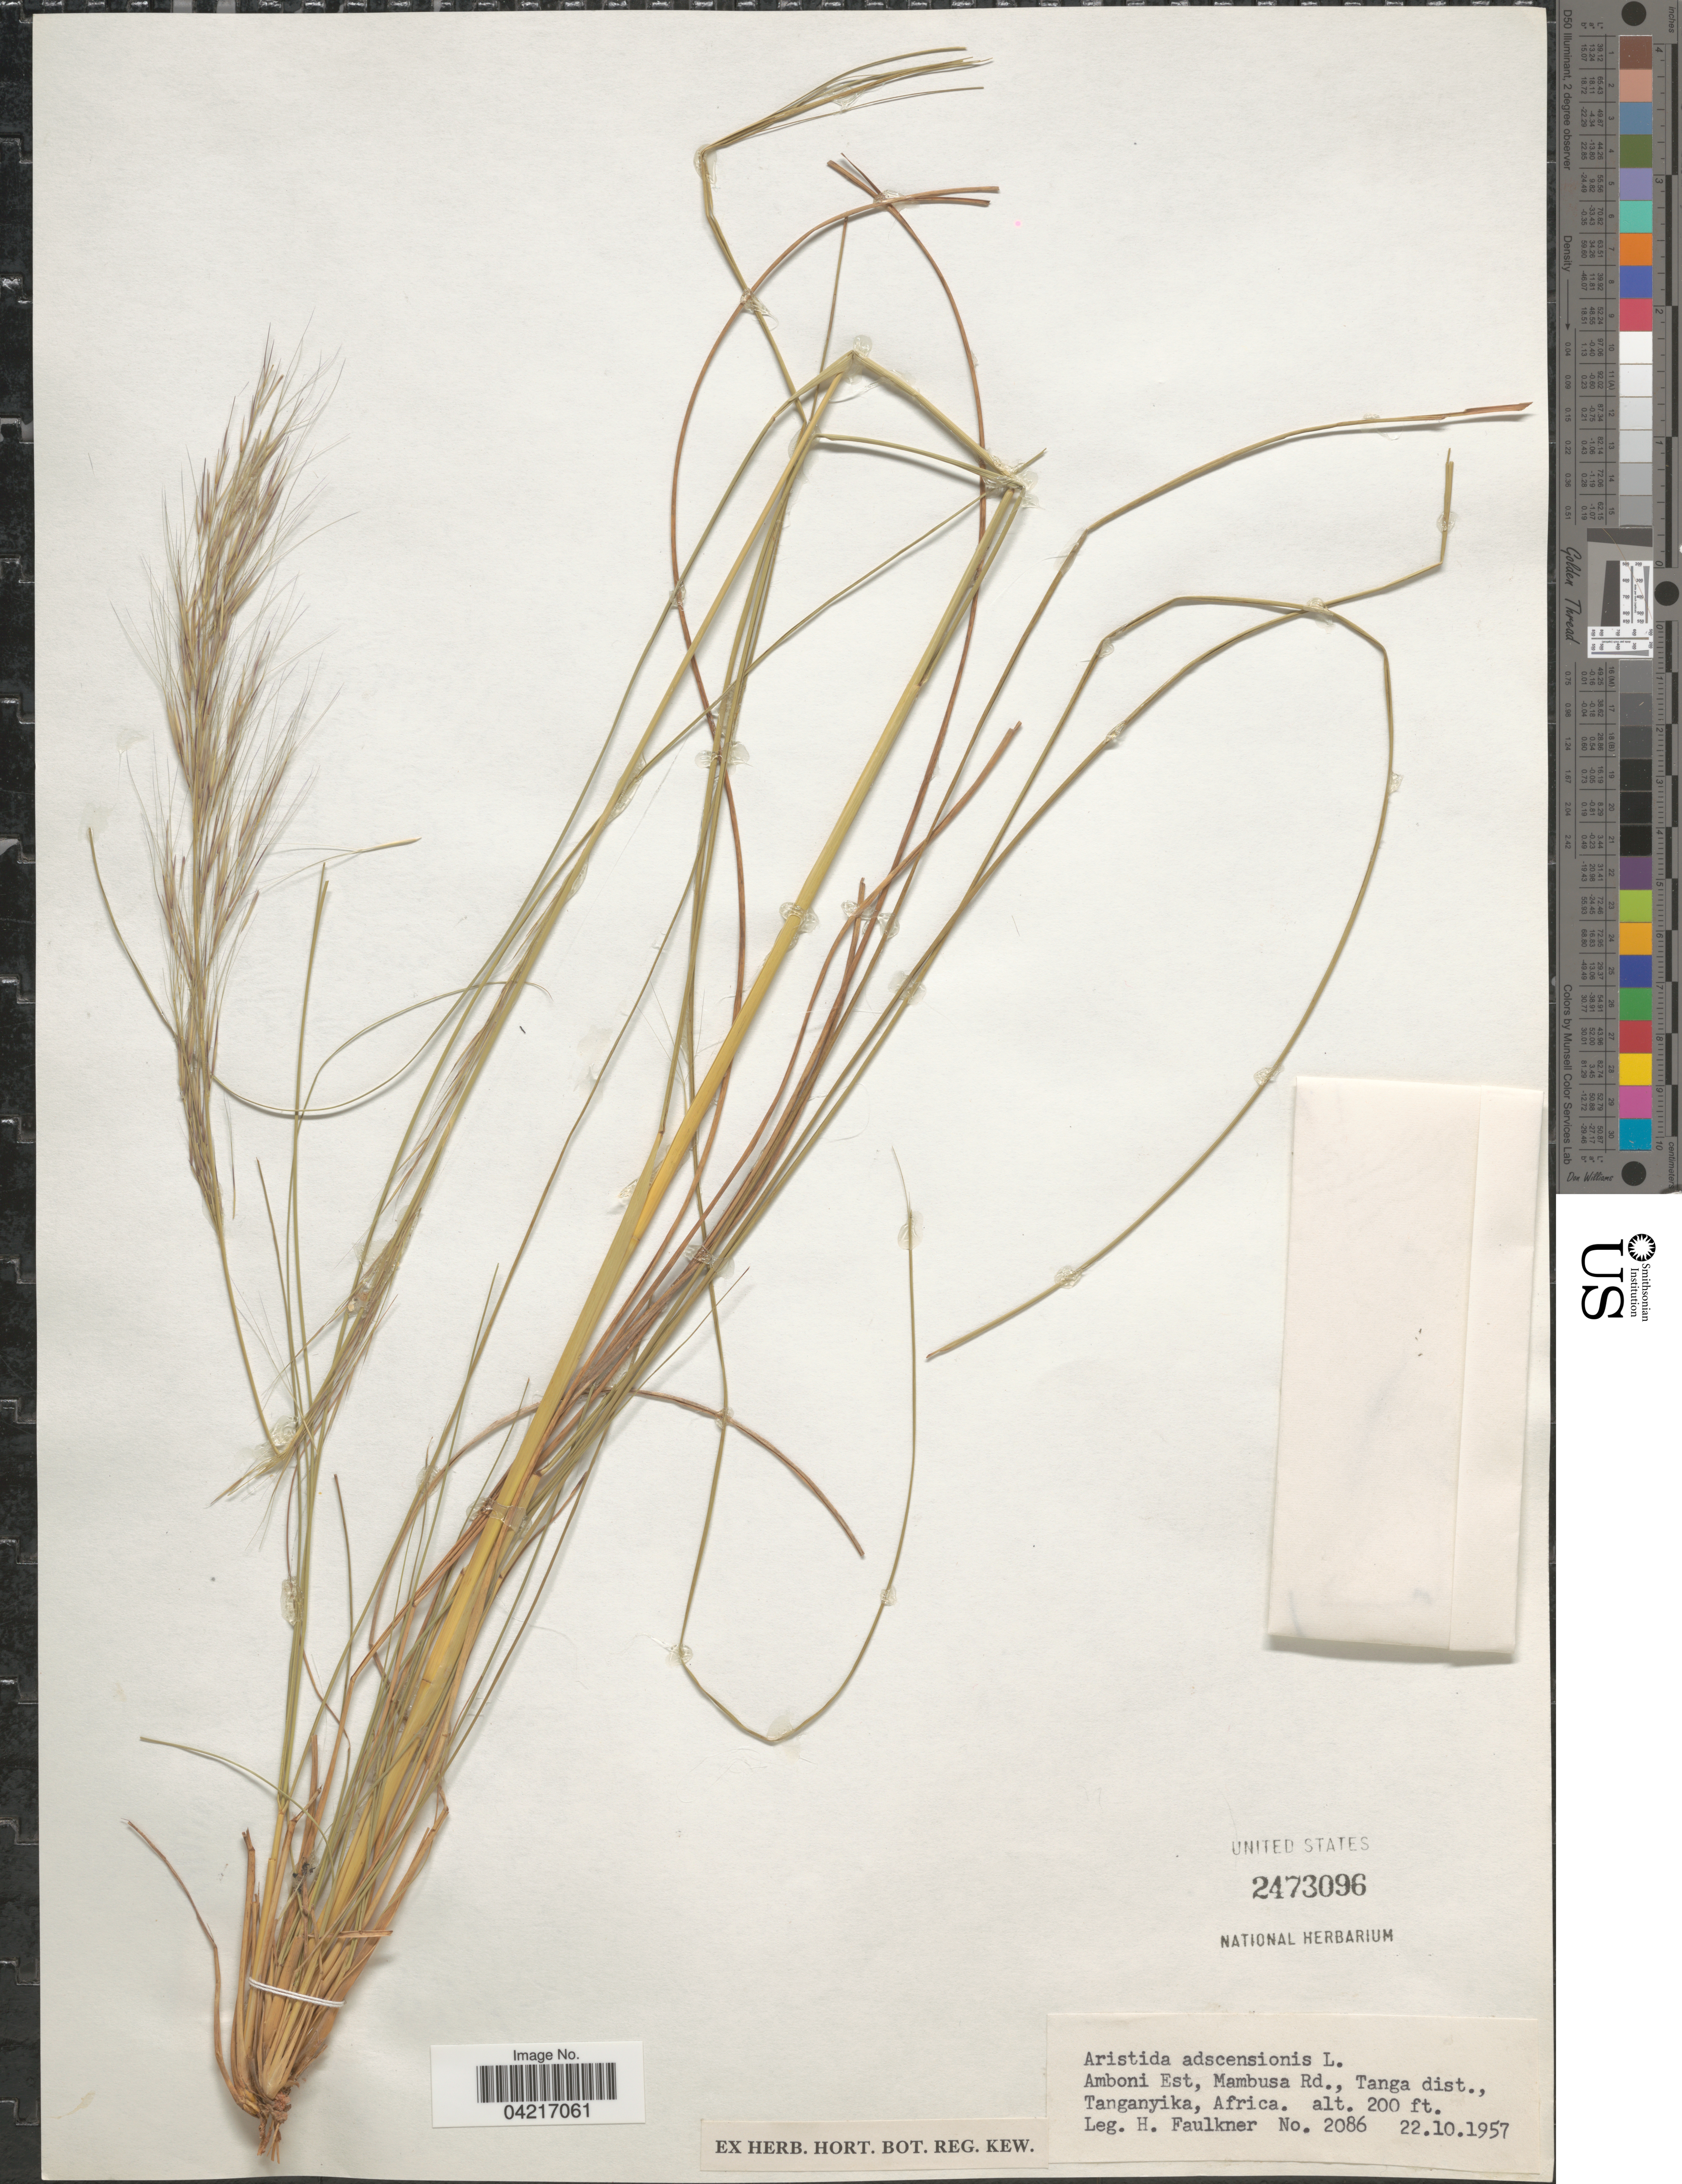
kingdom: Plantae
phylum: Tracheophyta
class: Liliopsida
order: Poales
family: Poaceae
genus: Aristida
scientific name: Aristida adscensionis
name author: L.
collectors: H. Faulkner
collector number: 2086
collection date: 1957-10-22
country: Tanzania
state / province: Tanga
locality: Amboni Est, Mambusa Rd., Tanga dist., Tanganyika.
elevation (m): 61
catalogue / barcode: US 2493096